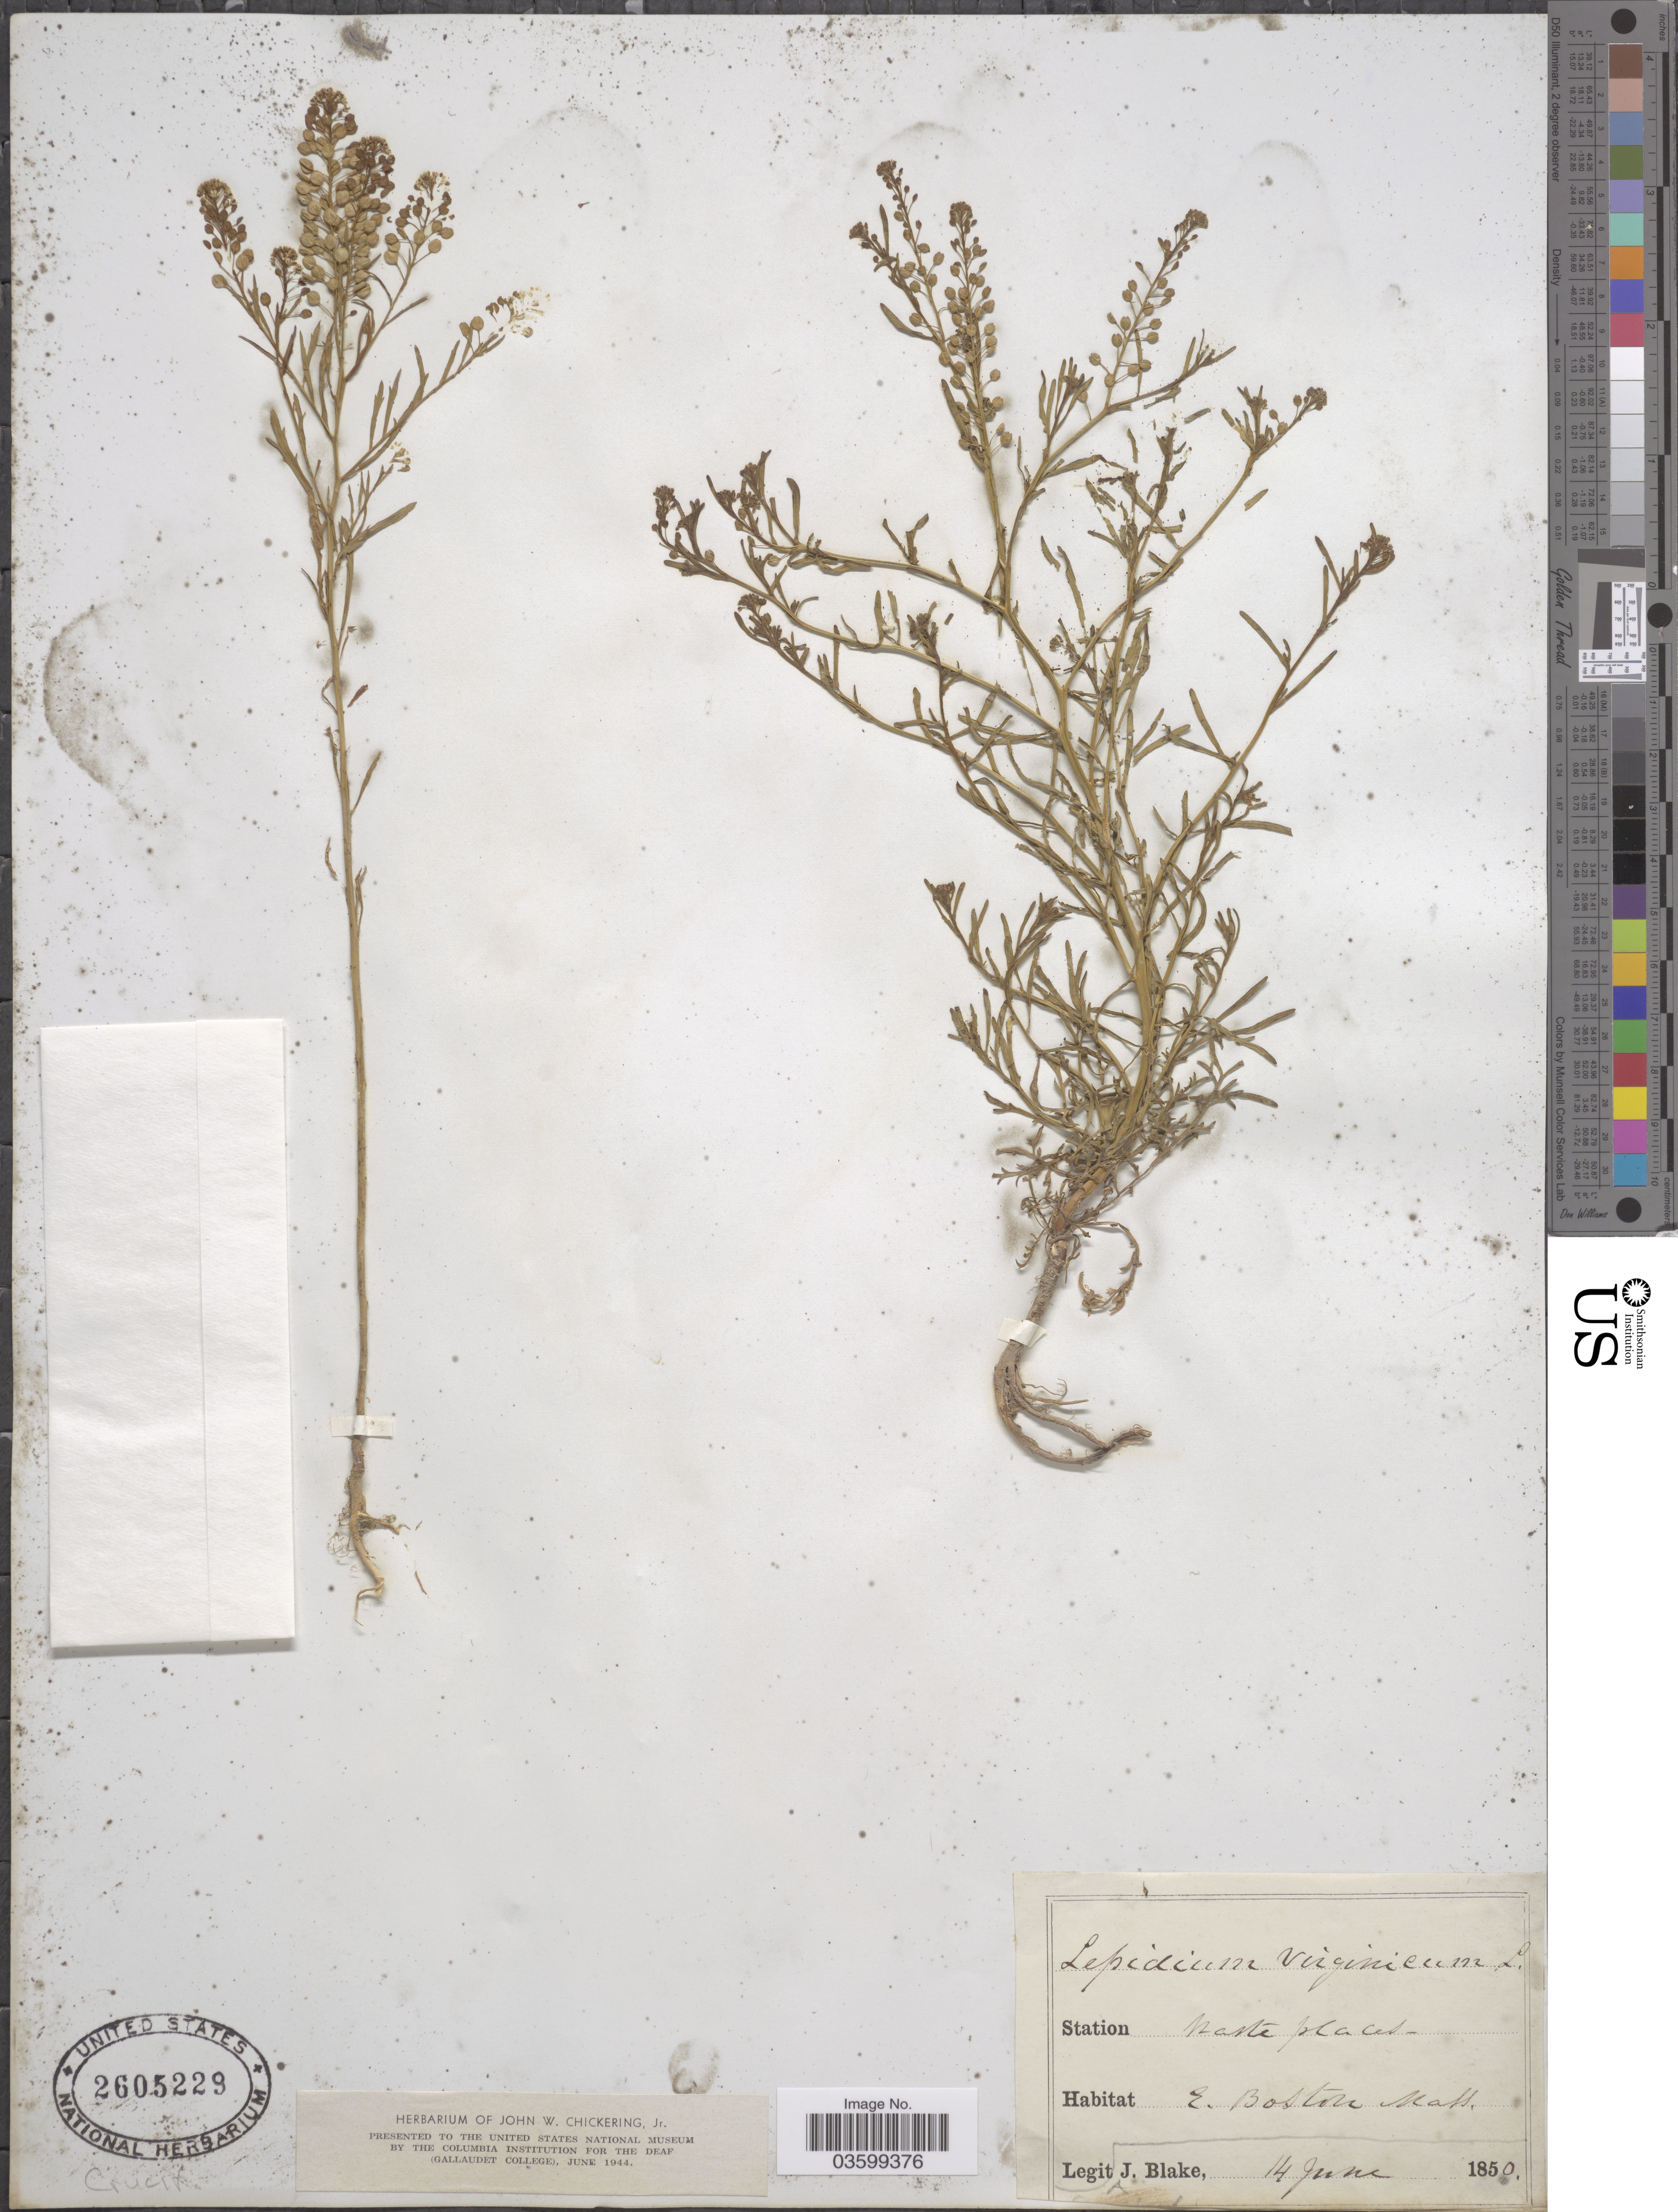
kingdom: Plantae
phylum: Tracheophyta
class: Magnoliopsida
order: Brassicales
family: Brassicaceae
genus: Lepidium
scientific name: Lepidium virginicum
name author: L.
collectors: J. Blake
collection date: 1850-06-14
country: United States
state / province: Massachusetts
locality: E. Boston.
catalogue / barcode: US 2605229